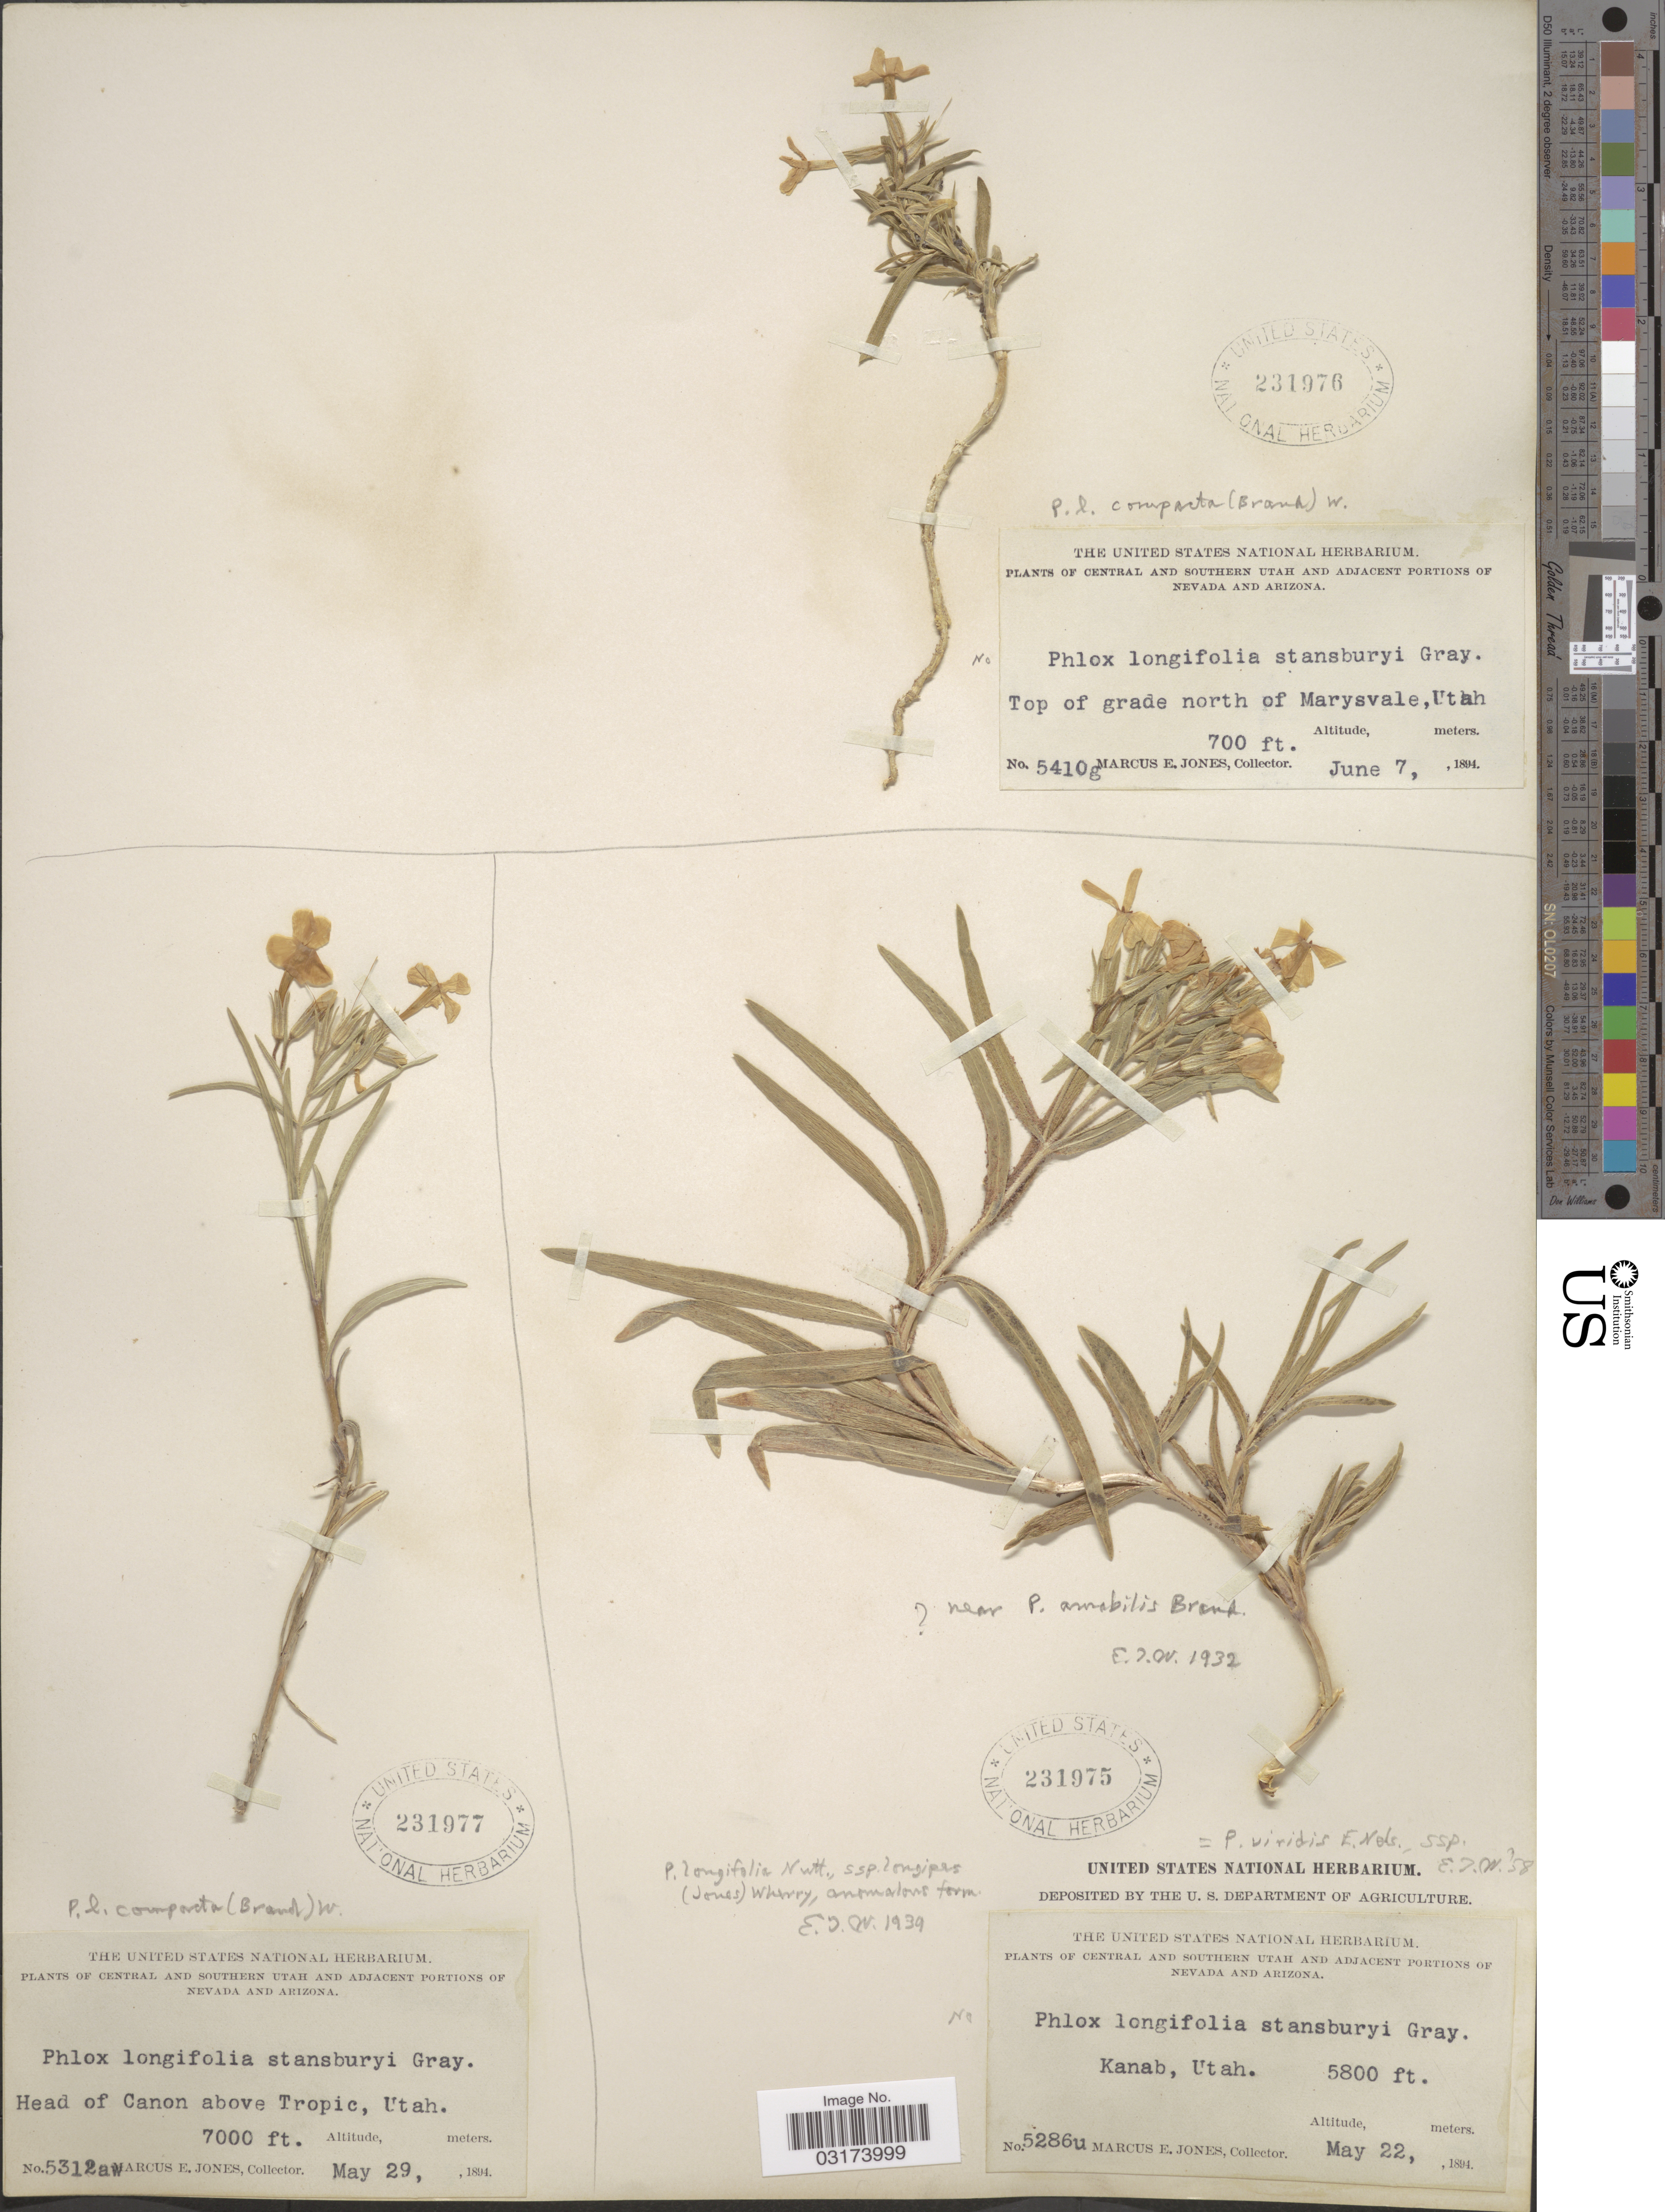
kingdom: Plantae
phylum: Tracheophyta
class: Magnoliopsida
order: Ericales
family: Polemoniaceae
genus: Phlox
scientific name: Phlox longifolia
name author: Nutt.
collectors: M. E. Jones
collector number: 5410g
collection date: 1894-06-07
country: United States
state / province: Utah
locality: Central and Southern Utah, Top of grade north of Marysvale.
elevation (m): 213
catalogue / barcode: US 231976-2